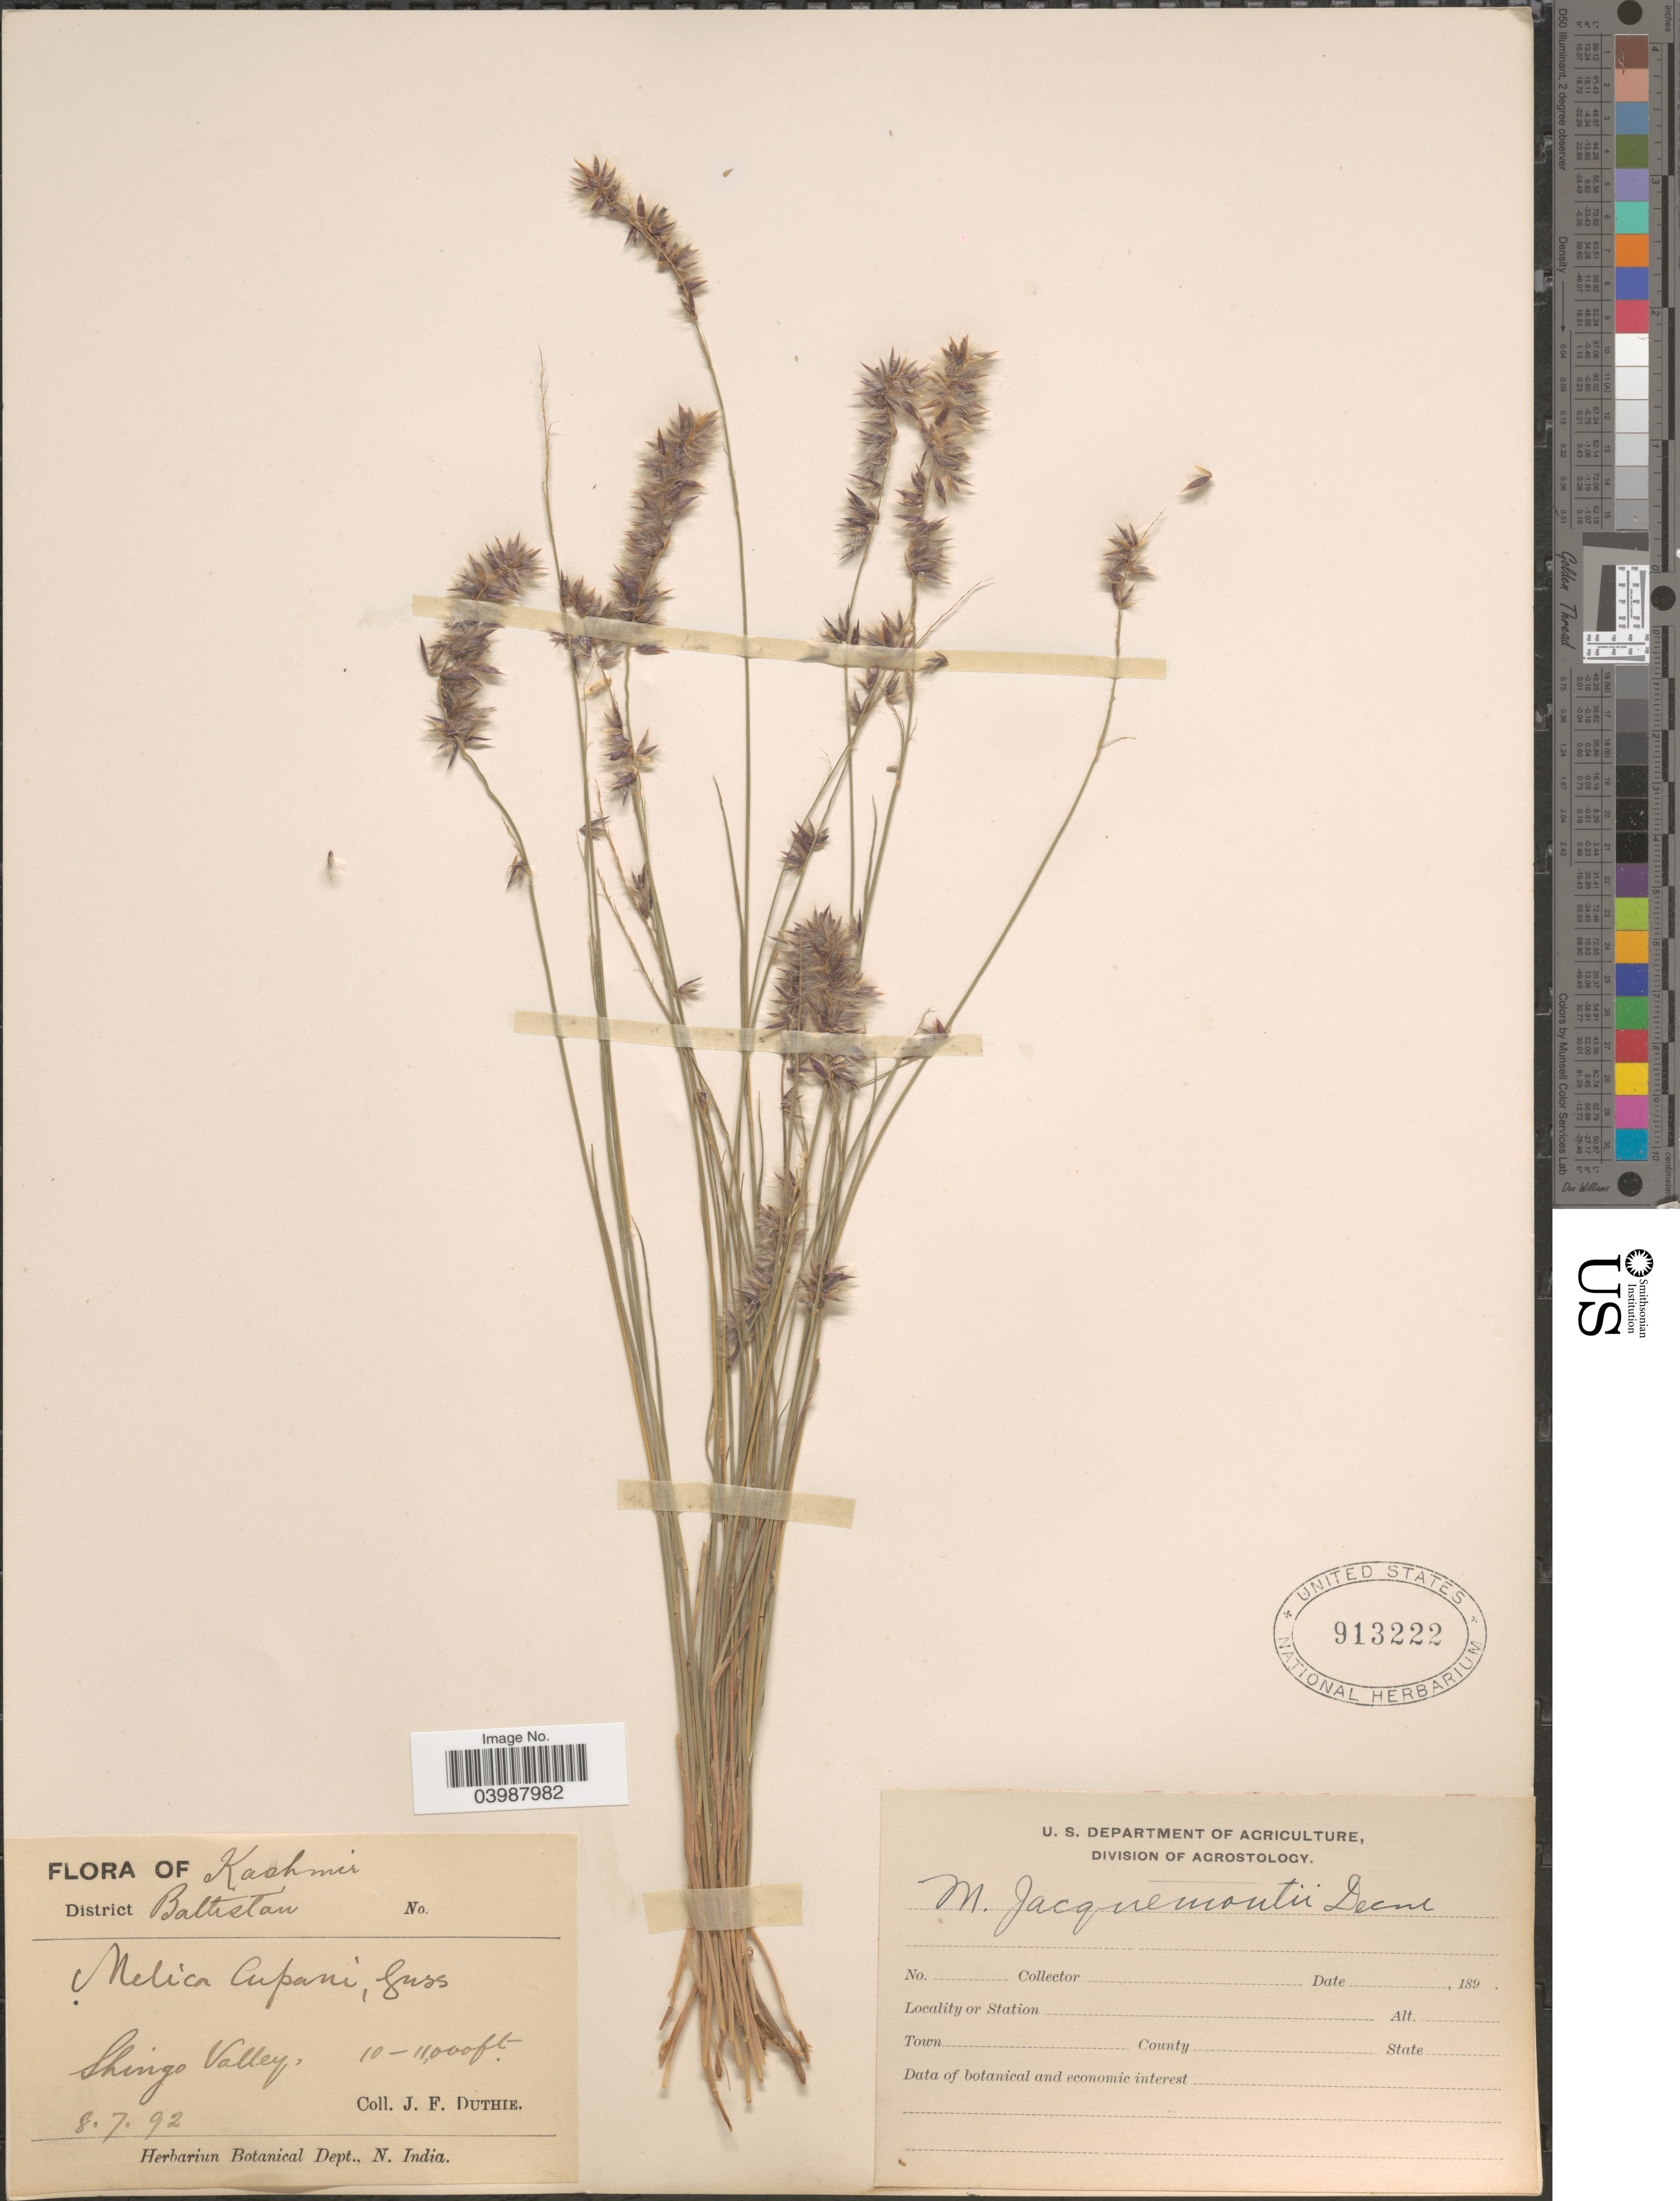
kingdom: Plantae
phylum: Tracheophyta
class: Liliopsida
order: Poales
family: Poaceae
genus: Melica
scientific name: Melica jacquemontii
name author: Decne.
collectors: J. F. Duthie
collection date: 1892-07-08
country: India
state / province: Jammu and Kashmir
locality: Kashmir. District Baltistán. Shingo Valley.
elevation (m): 3048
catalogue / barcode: US 913222